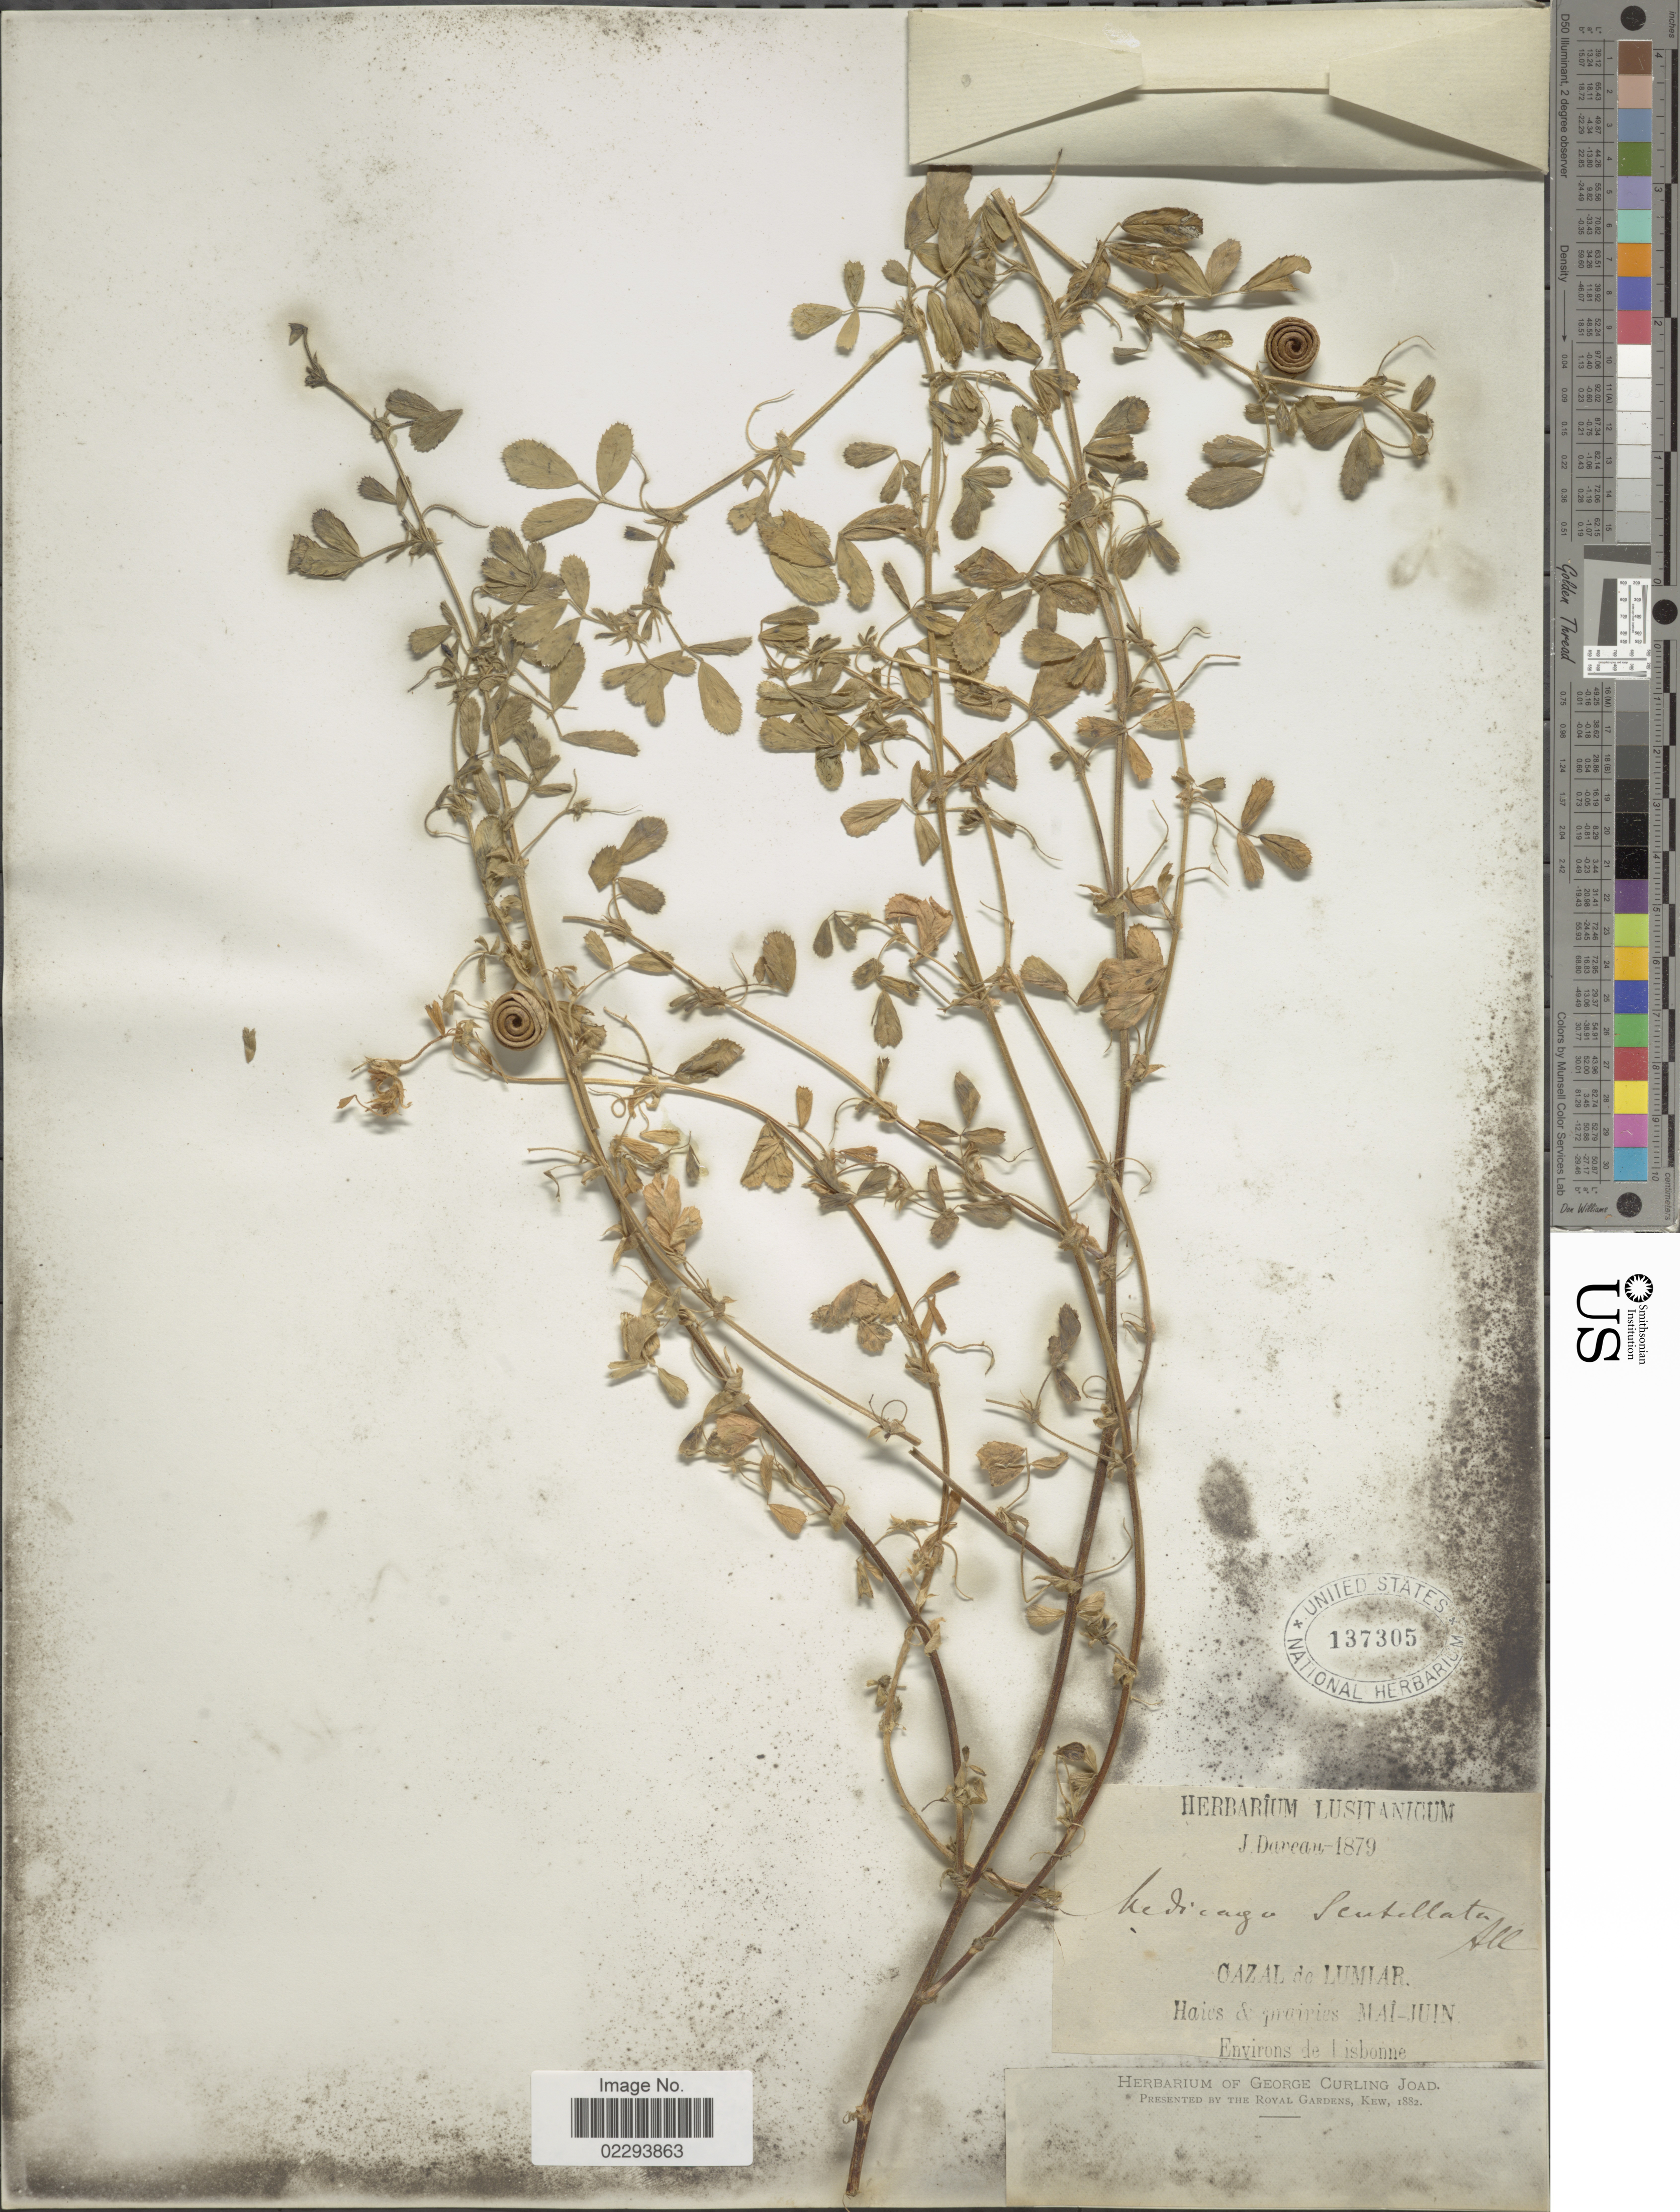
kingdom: Plantae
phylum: Tracheophyta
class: Magnoliopsida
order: Fabales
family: Fabaceae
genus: Medicago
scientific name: Medicago scutellata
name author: (L.) Mill.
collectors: J. Daveau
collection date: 1879-05/1879-06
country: Portugal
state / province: Lisboa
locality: Haies & prairies , Environs de Lisbonne.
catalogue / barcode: US 137305